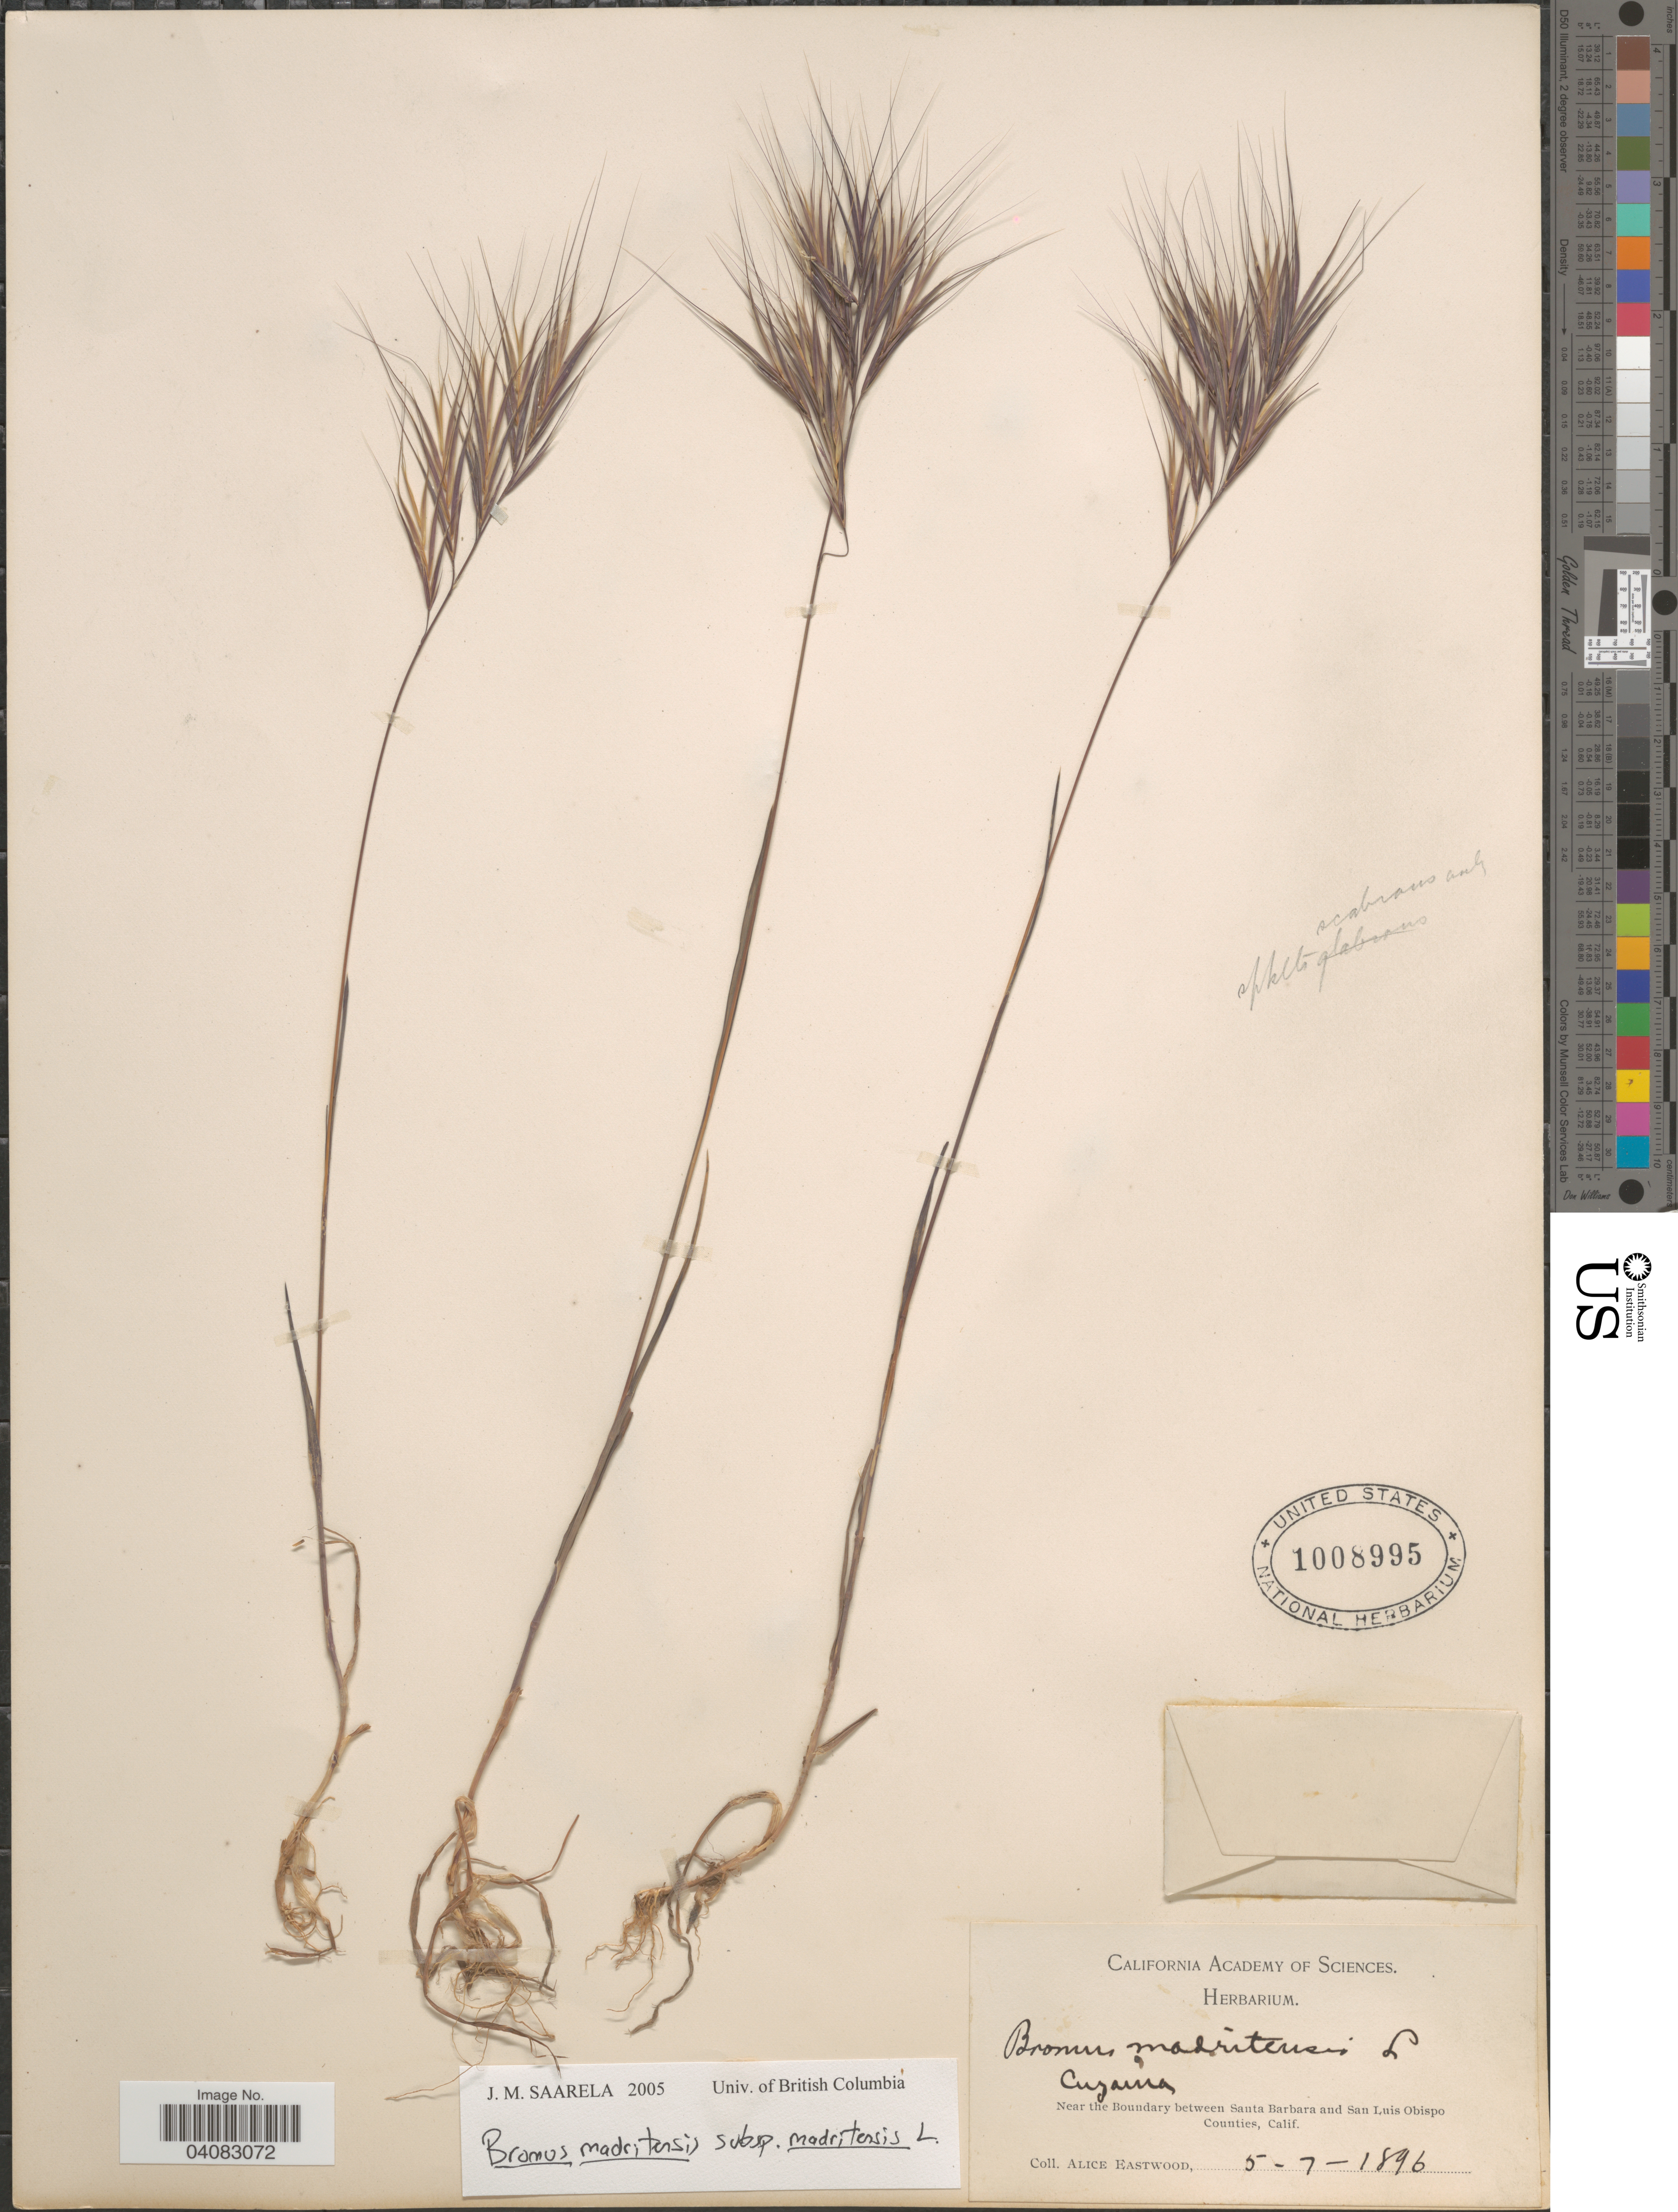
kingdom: Plantae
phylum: Tracheophyta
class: Liliopsida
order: Poales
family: Poaceae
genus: Bromus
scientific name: Bromus madritensis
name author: L.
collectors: A. Eastwood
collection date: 1896-05-07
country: United States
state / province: California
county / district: Santa Barbara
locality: Cuyama. Near the Boundary between Santa Barbara and Santa Luis Obispo Counties.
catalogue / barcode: US 1008995